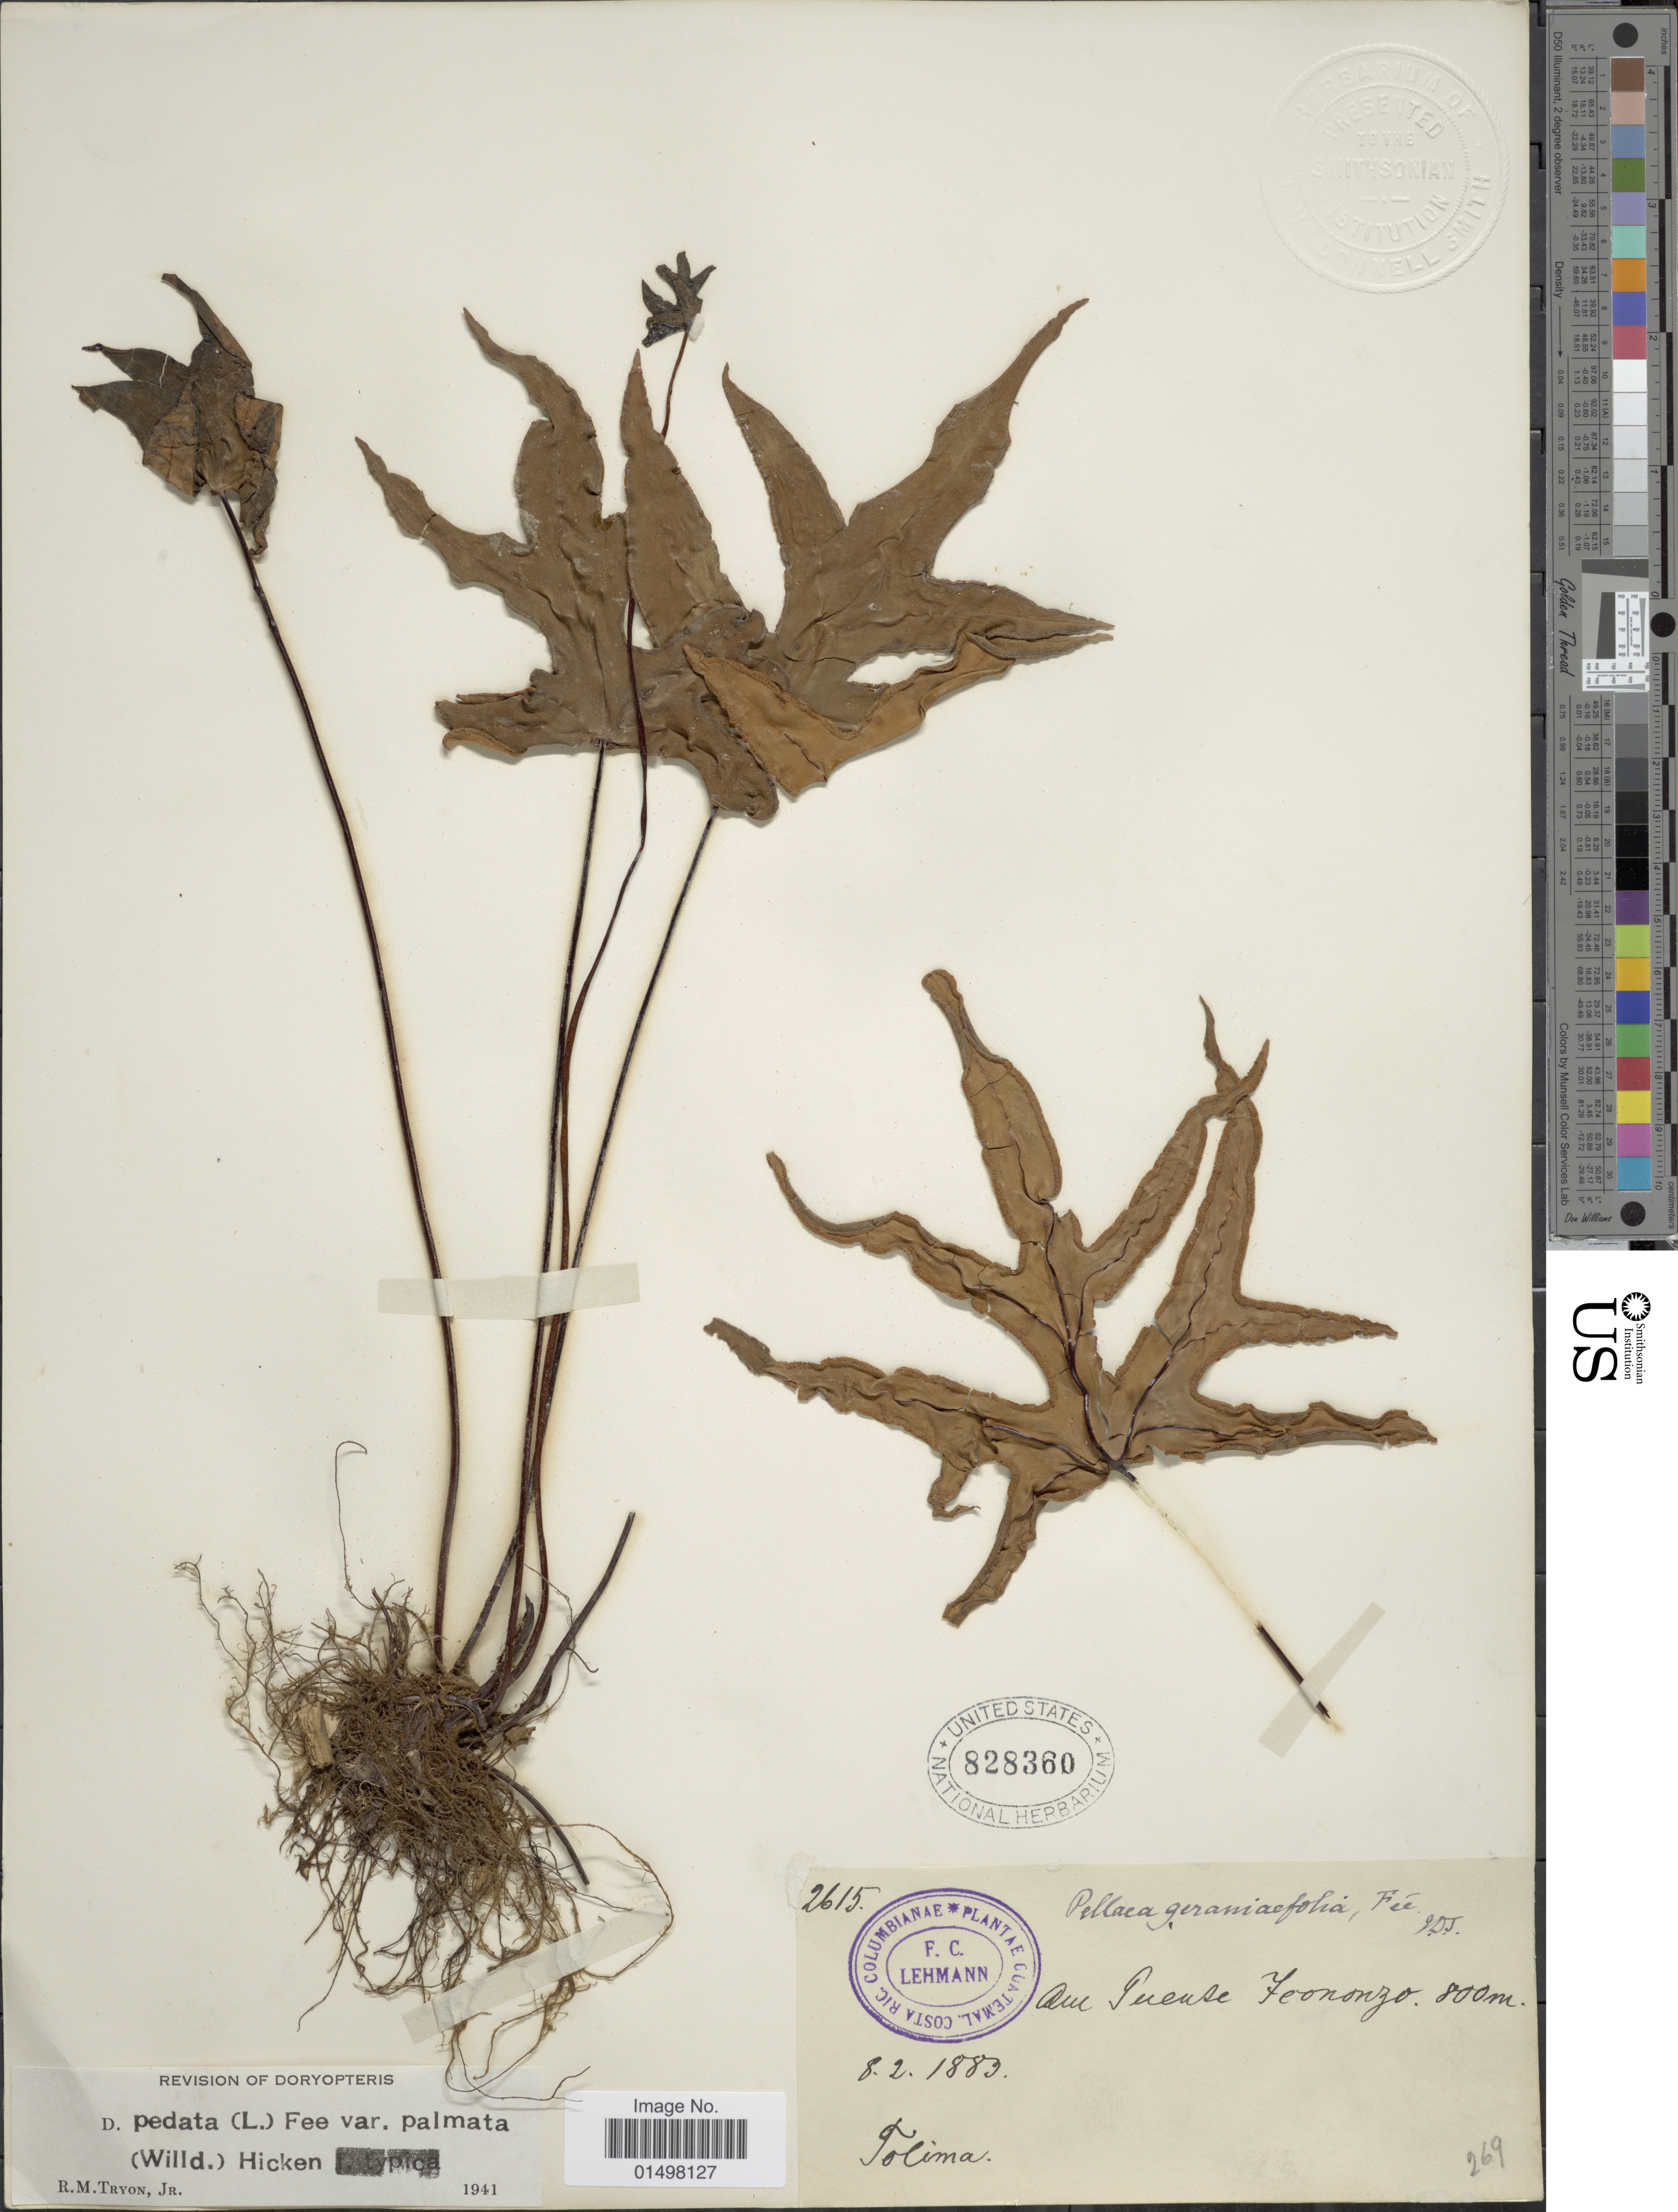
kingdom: Plantae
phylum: Tracheophyta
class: Polypodiopsida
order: Polypodiales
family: Pteridaceae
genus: Doryopteris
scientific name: Doryopteris pedata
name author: (L.) Fée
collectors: F. C. Lehmann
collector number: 2615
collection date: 1883-02-08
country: Colombia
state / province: Tolima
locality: Am Puente Icononzo.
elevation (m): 800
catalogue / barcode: US 828360